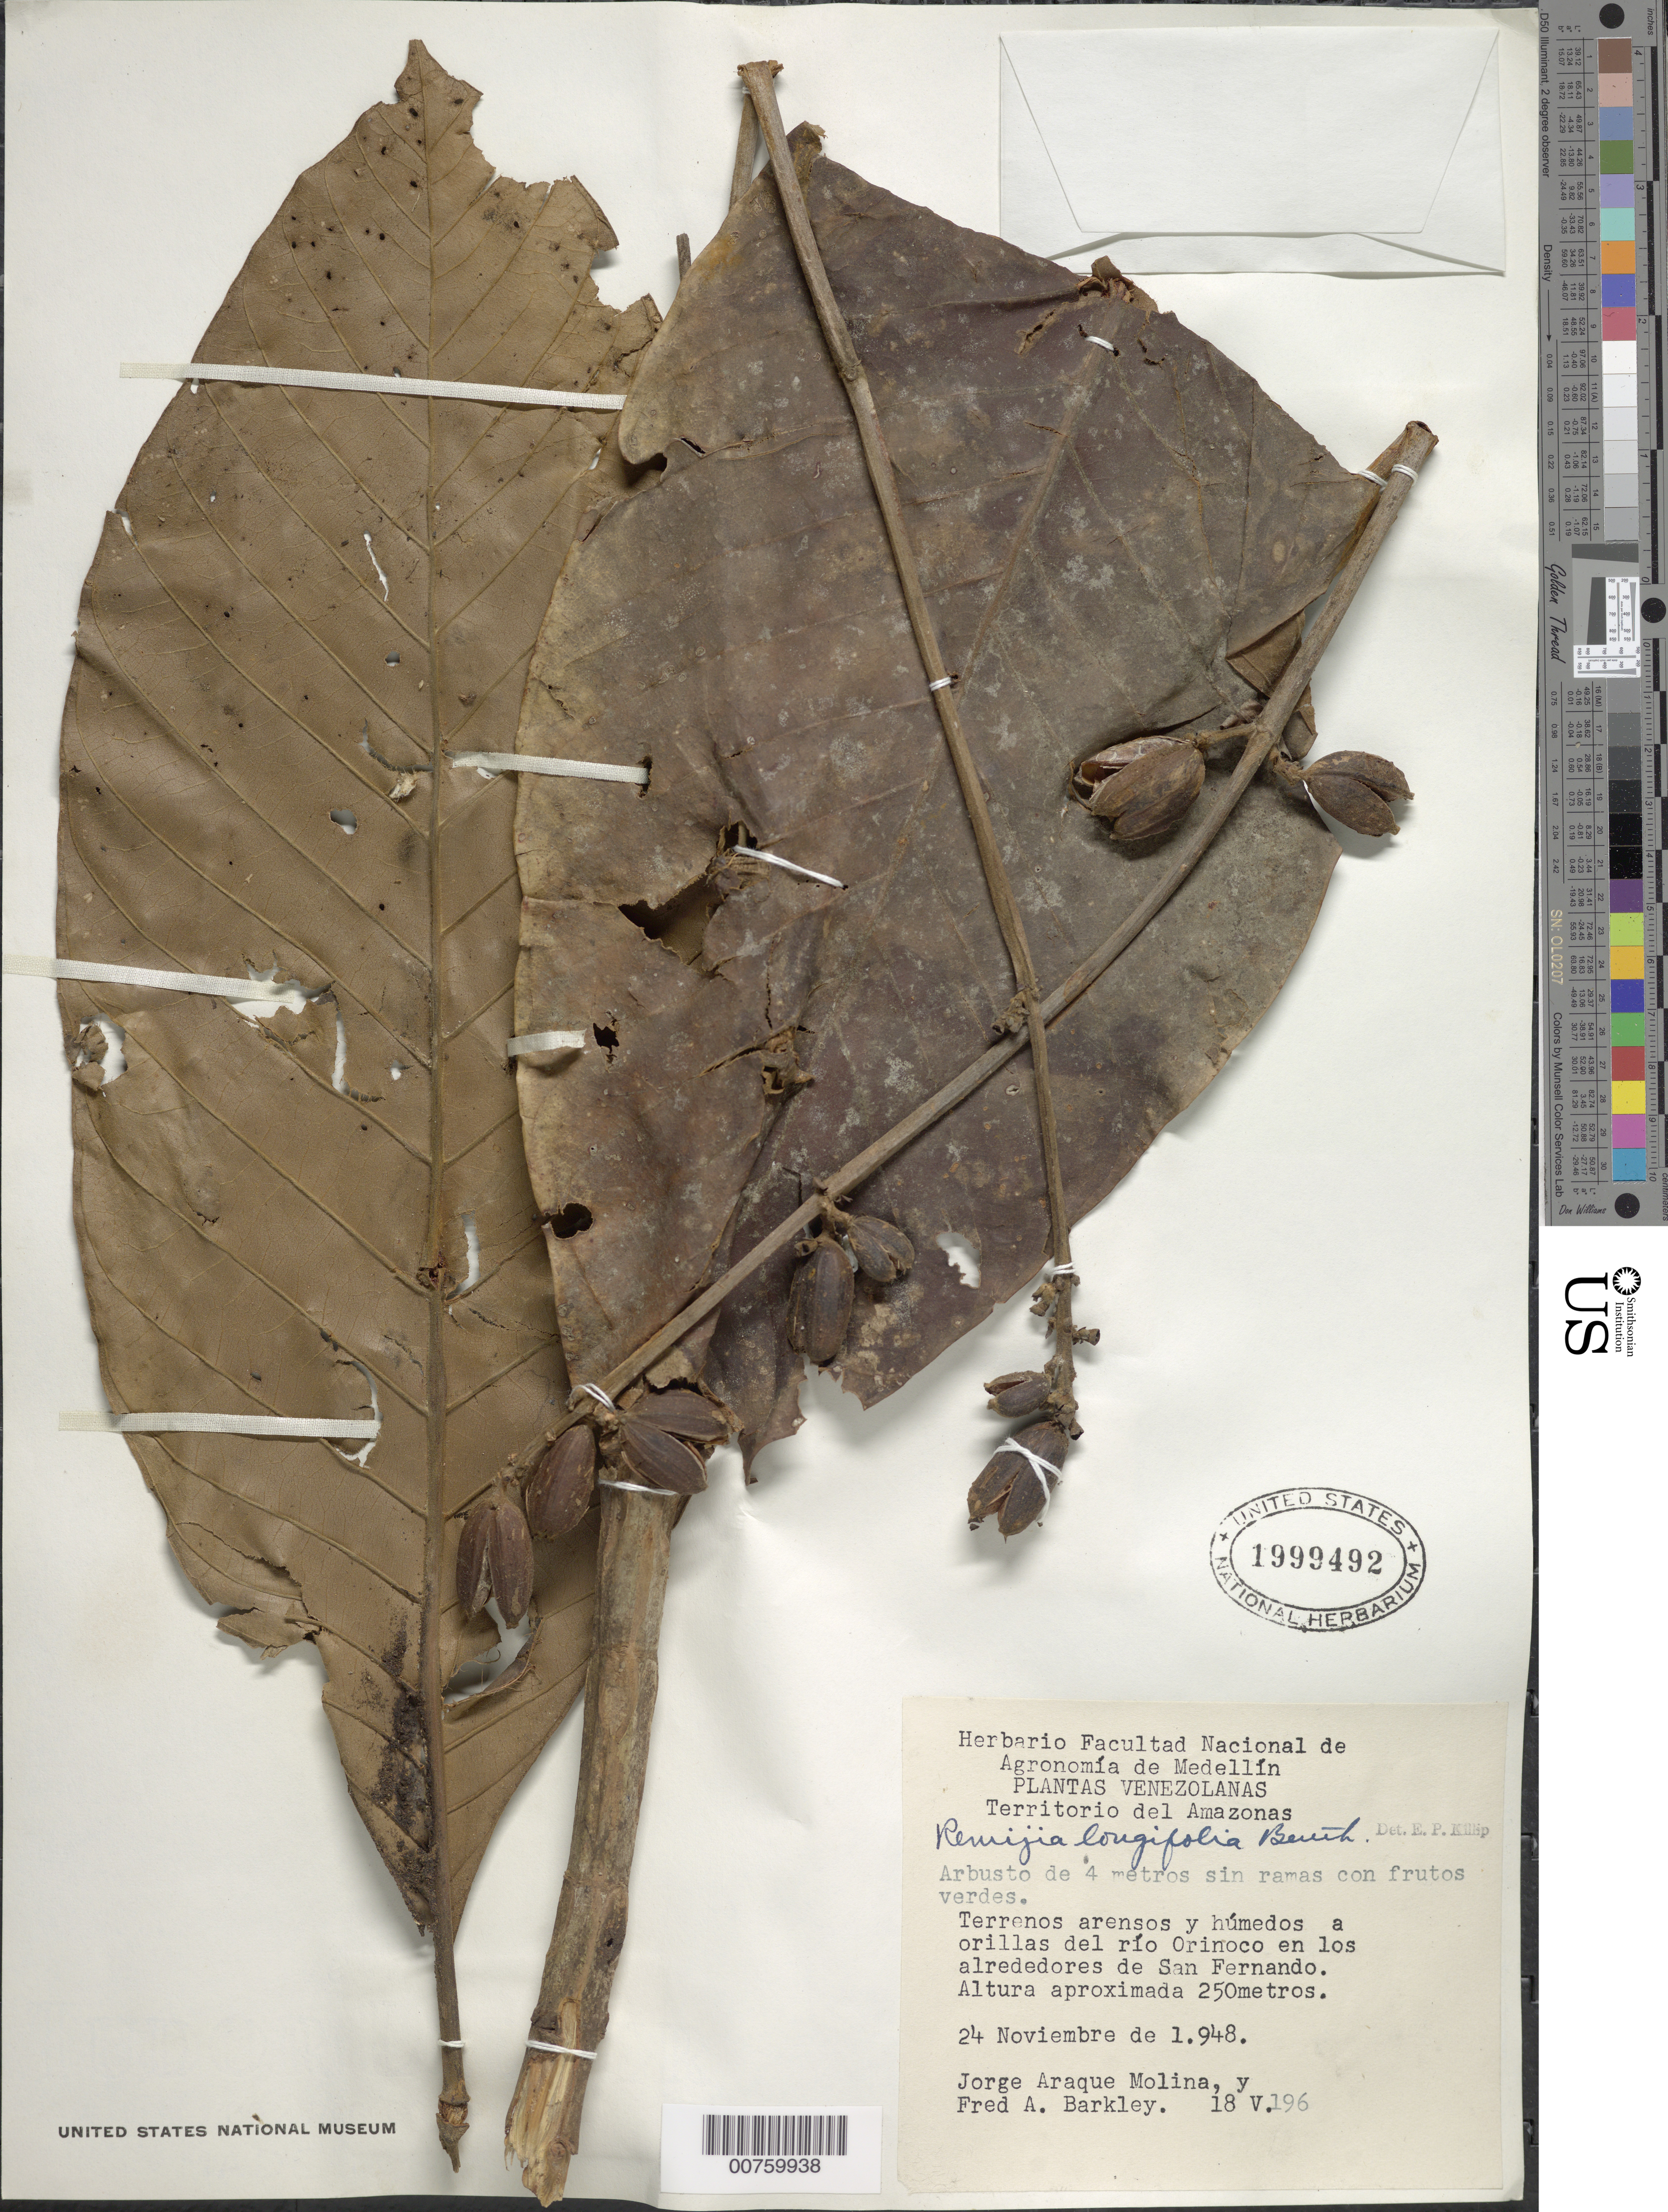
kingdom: Plantae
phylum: Tracheophyta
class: Magnoliopsida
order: Gentianales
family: Rubiaceae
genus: Remijia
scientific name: Remijia longifolia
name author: Benth. ex Standl.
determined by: Killip, Ellsworth P.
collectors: J. A. Molina & F. A. Barkley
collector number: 18v 196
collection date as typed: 24-Nov-48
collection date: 1948-11-24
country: Venezuela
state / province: Amazonas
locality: Río Orinoco en los alrededores de San Fernando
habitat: Terrenos arenosos y humedos a orillas del río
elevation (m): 250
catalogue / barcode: US 1999492